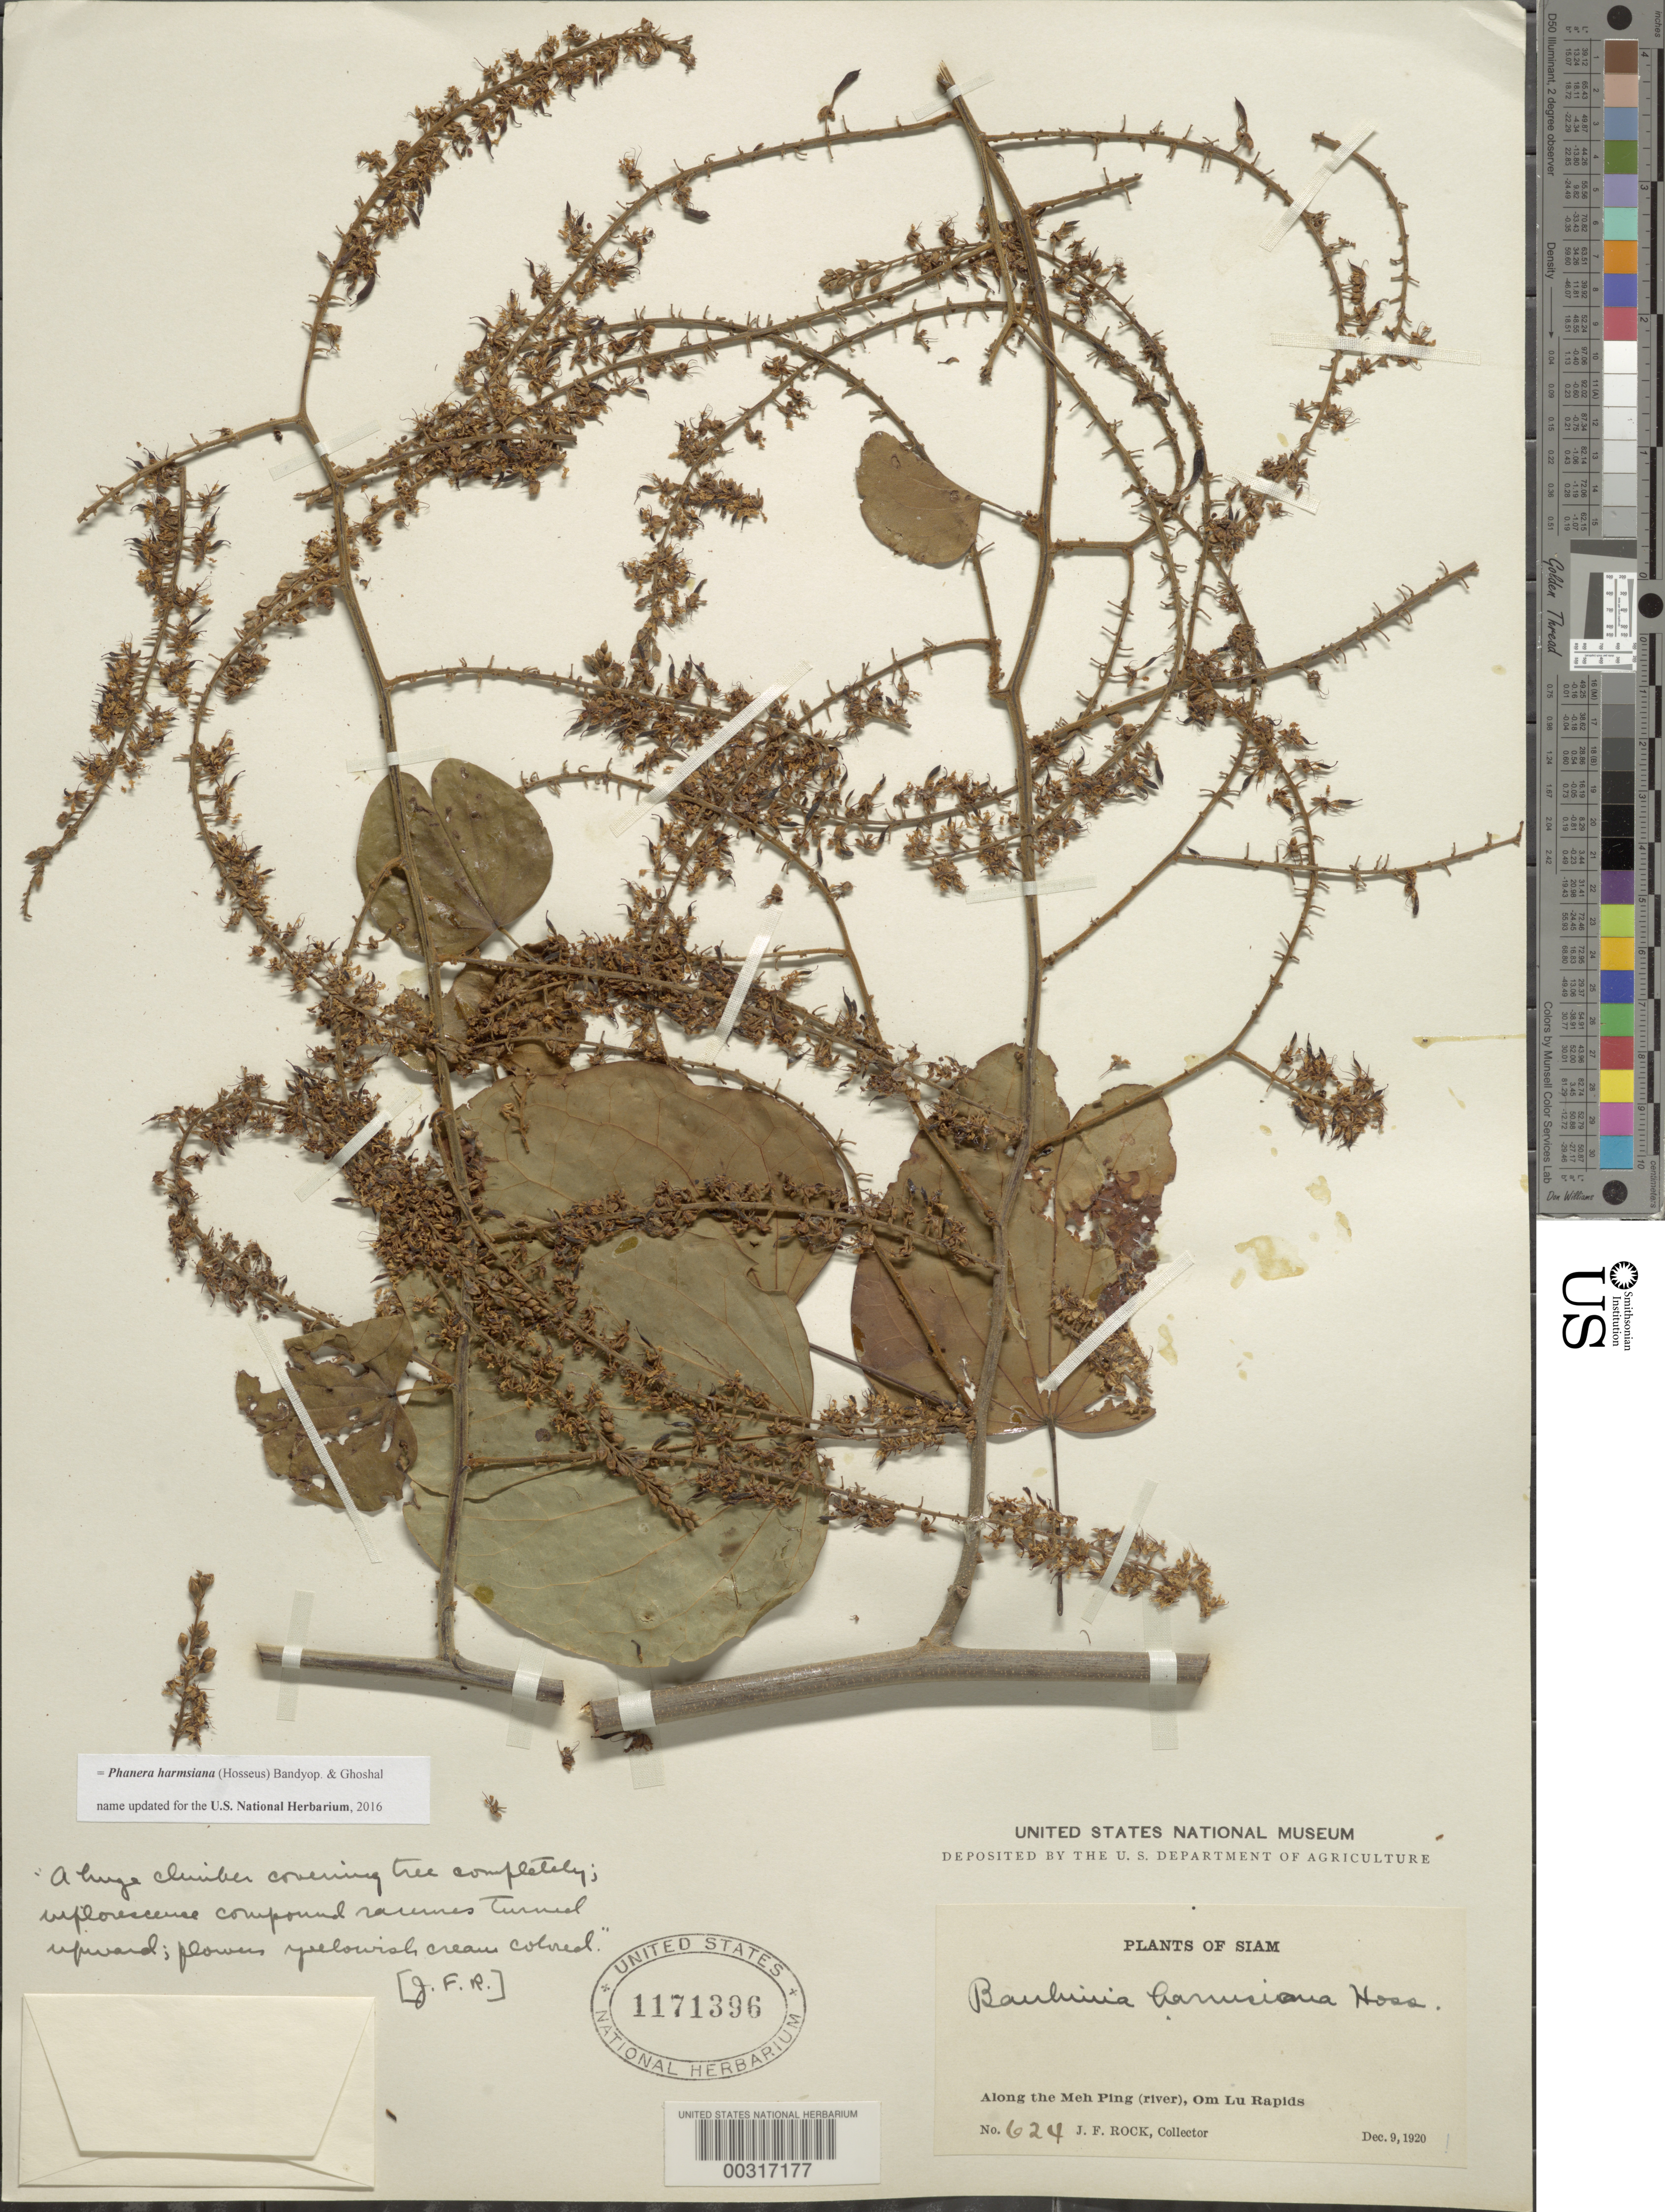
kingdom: Plantae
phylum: Tracheophyta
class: Magnoliopsida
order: Fabales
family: Fabaceae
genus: Phanera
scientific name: Phanera harmsiana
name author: (Hosseus) Bandyop. & Ghoshal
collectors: J. F. Rock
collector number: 624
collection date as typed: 09 Dec 1920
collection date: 1920-12-09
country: Thailand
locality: Along the meh ping river, om lu rapids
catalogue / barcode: US 1171396